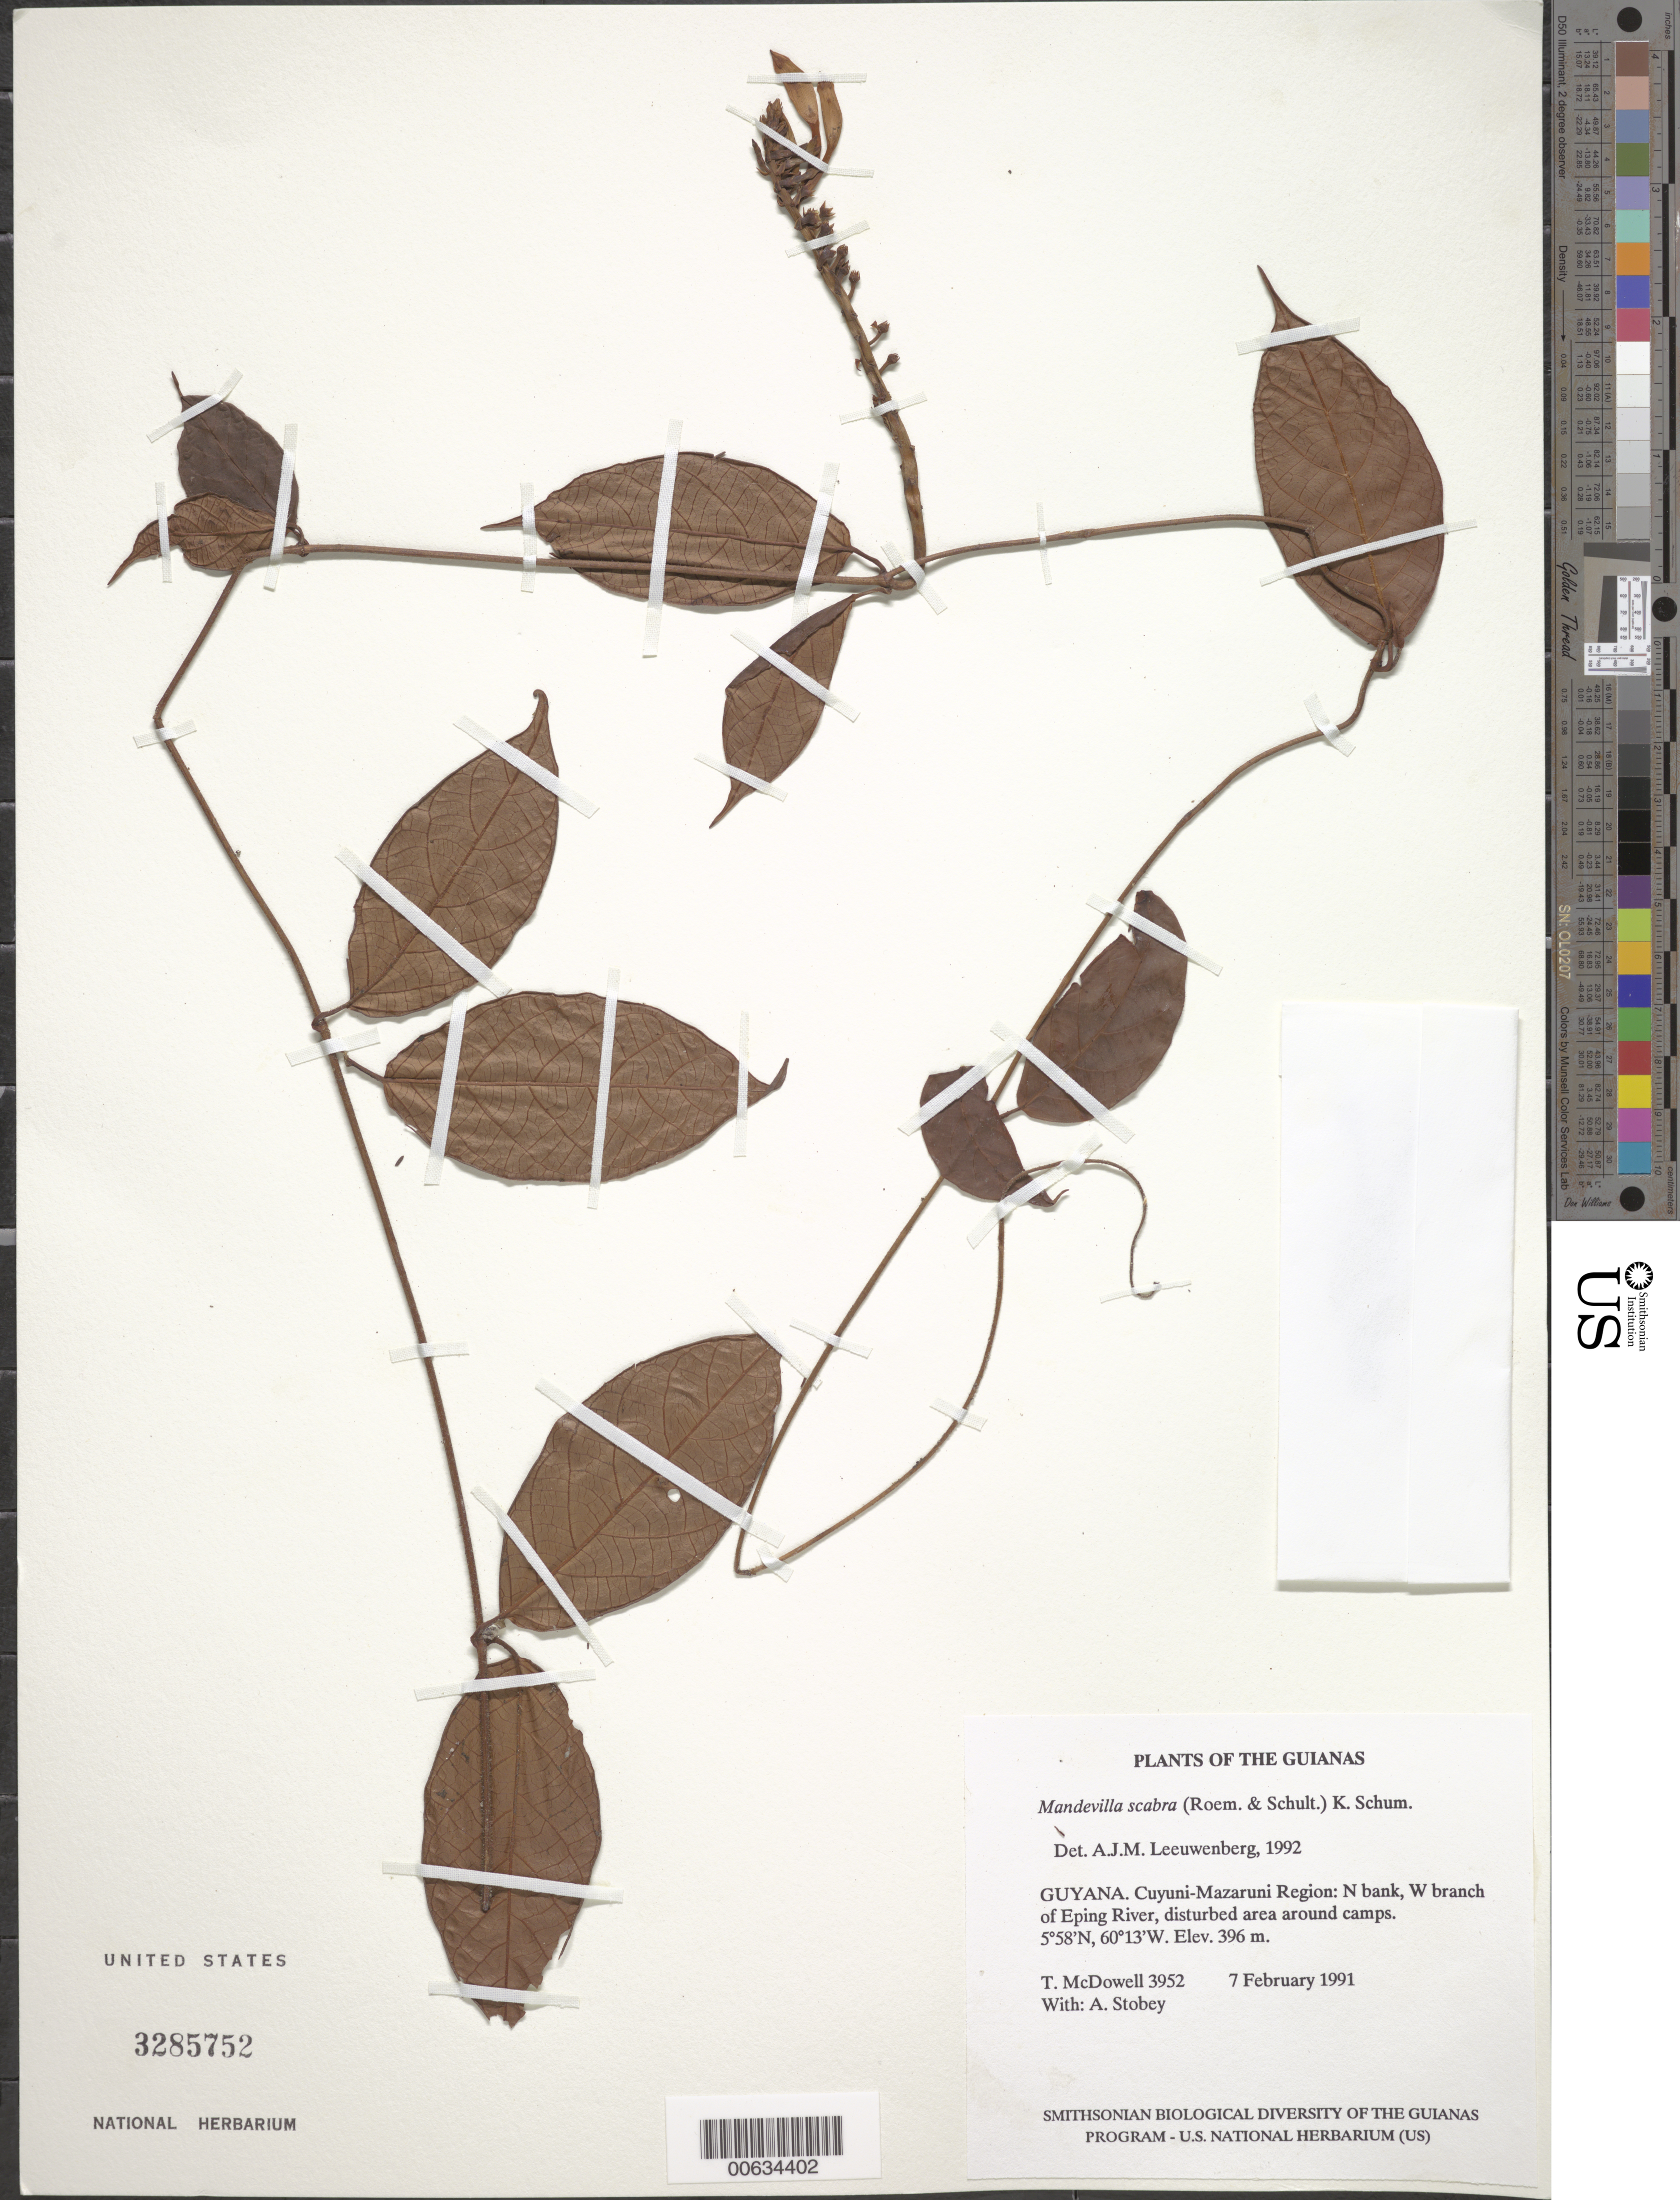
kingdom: Plantae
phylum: Tracheophyta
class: Magnoliopsida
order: Gentianales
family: Apocynaceae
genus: Mandevilla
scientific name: Mandevilla scabra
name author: (Hoffmanns. ex Roem. & Schult.) K. Schum.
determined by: Leeuwenberg, A. J. M.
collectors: T. McDowell & A. Stobey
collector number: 3952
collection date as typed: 7 February 1991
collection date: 1991-02-07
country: Guyana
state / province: Cuyuni-Mazaruni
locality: N bank, W branch of Eping River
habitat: Disturbed area around camps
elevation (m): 396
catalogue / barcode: US 3285752